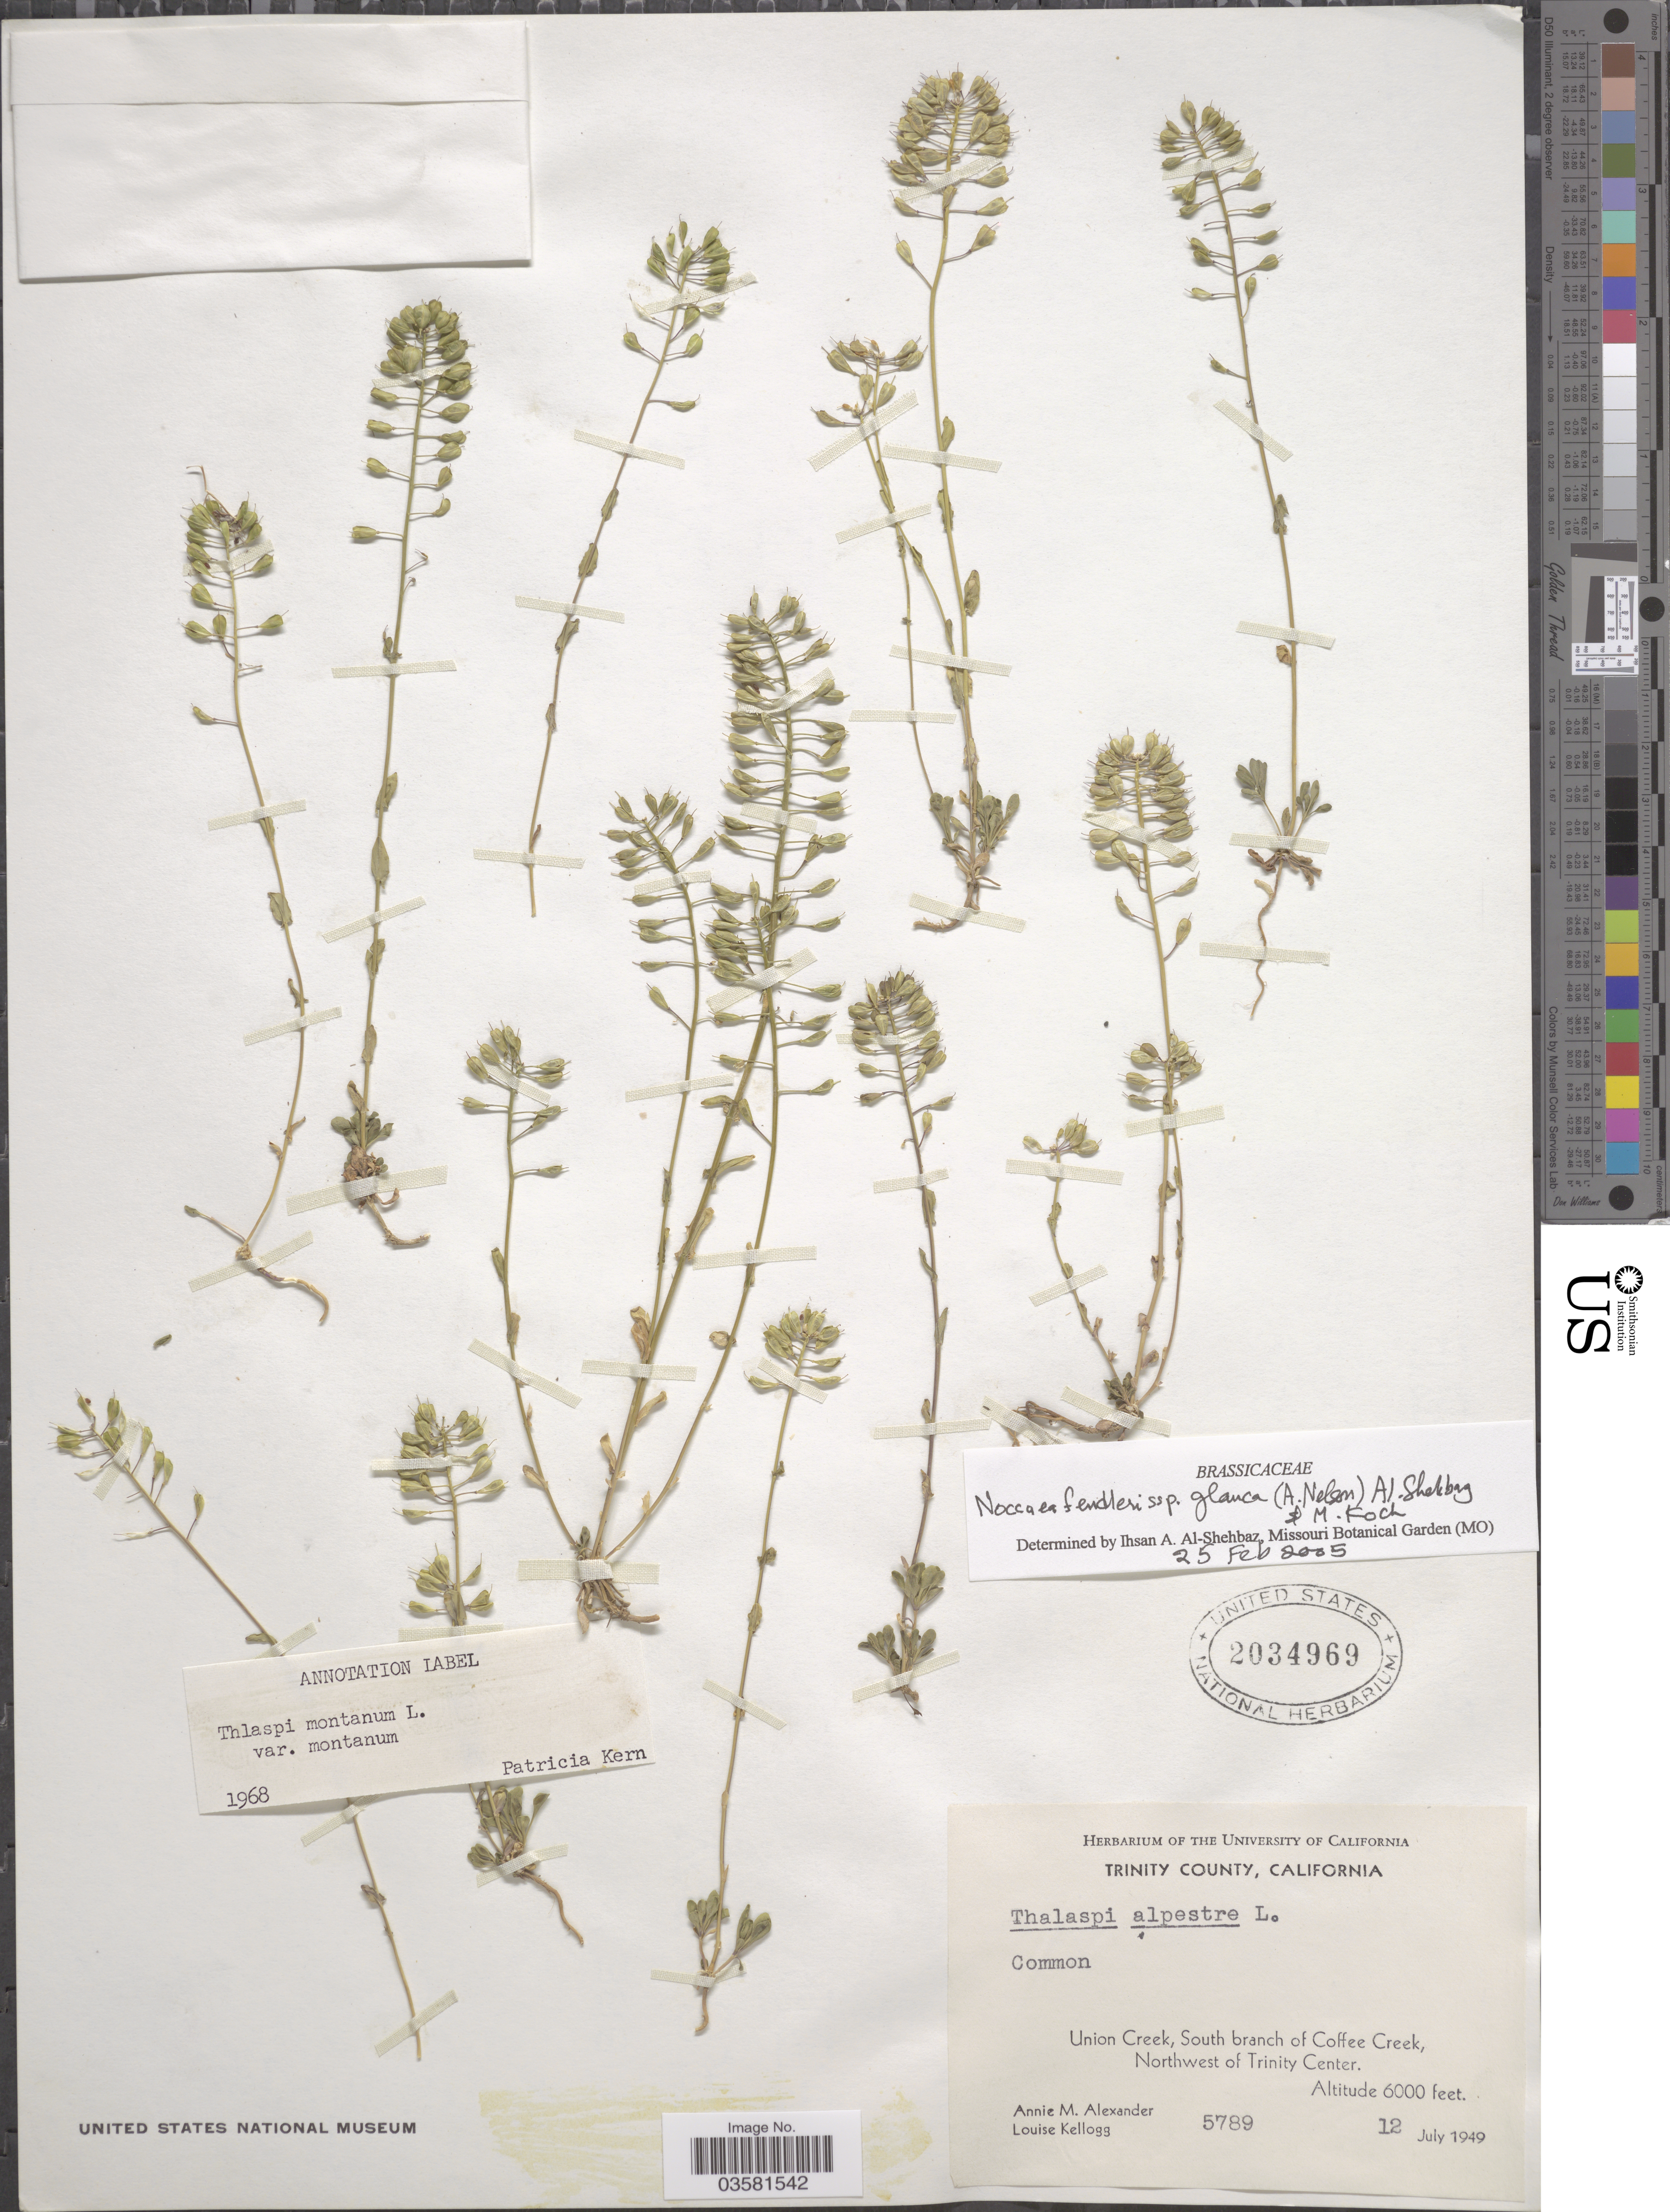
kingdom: Plantae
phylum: Tracheophyta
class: Magnoliopsida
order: Brassicales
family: Brassicaceae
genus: Thlaspi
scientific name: Thlaspi fendleri var. glaucum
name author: (A. Nelson) C.L. Hitchc.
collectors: A. M. Alexander & L. Kellogg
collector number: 5789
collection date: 1949-07-12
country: United States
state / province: California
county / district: Trinity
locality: Trinity County. Union Creek, South branch of Coffee Creek, Northwest of Trinity Center.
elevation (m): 1829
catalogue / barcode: US 2034969